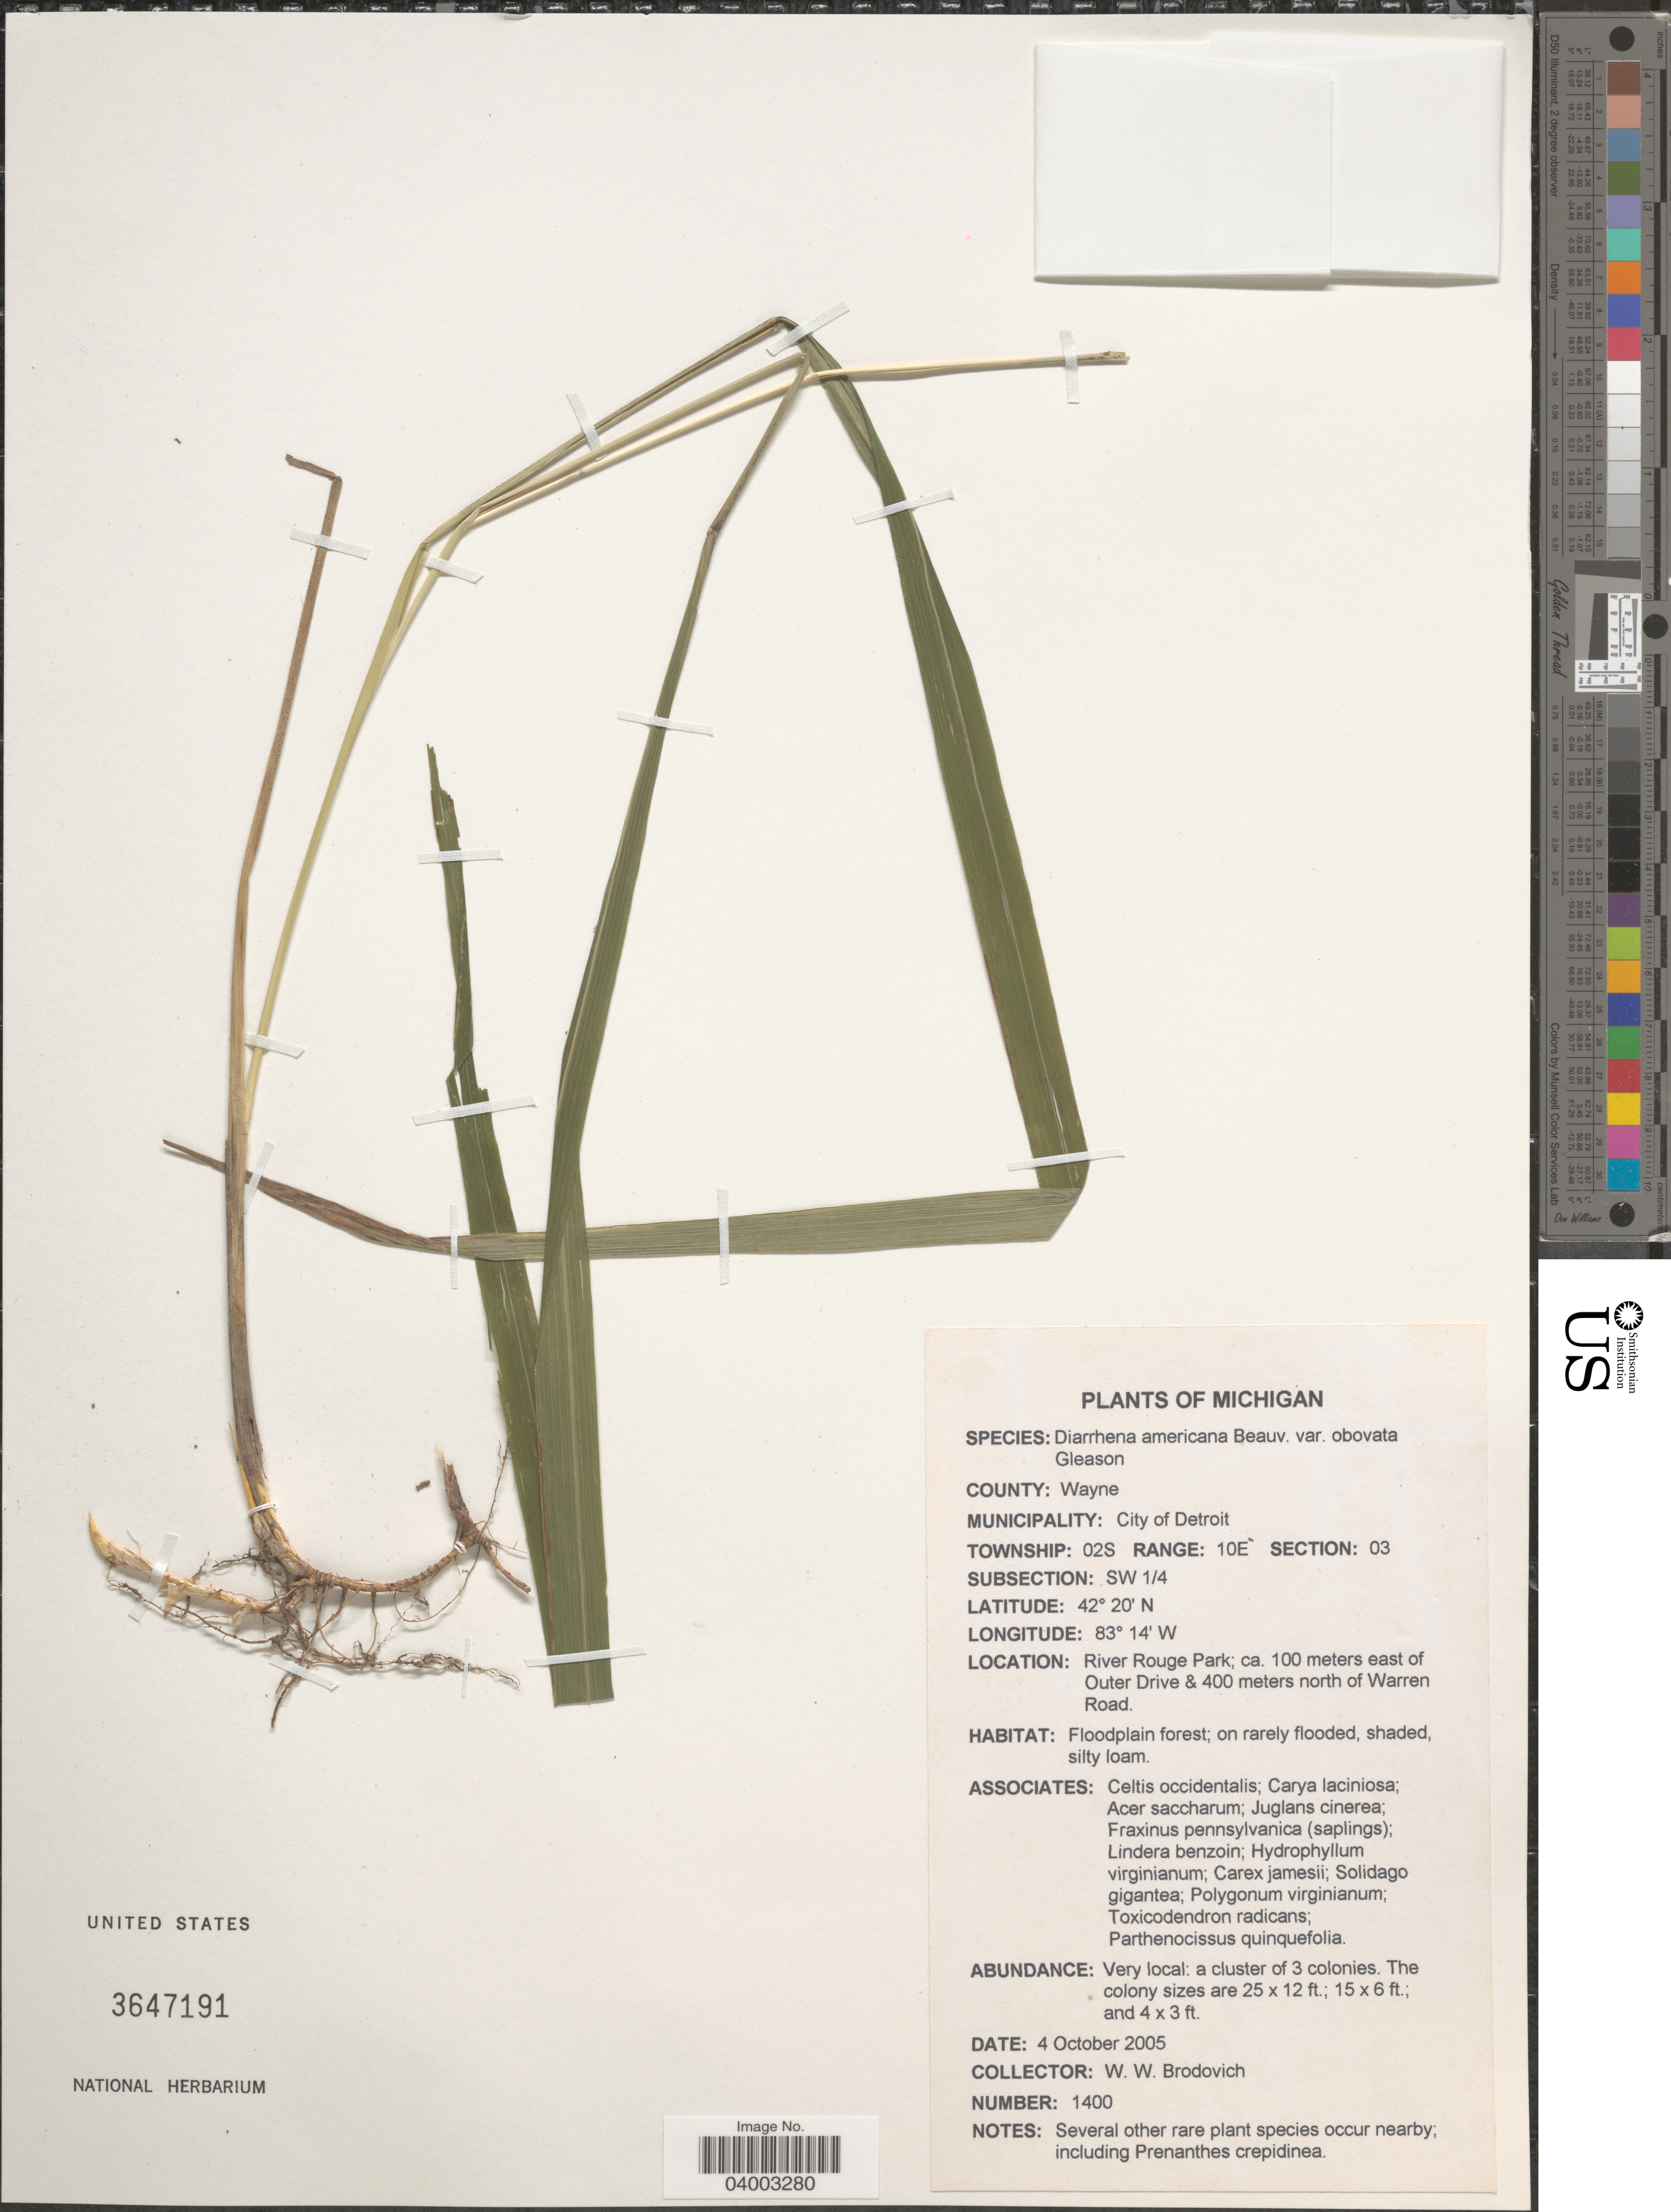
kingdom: Plantae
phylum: Tracheophyta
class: Liliopsida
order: Poales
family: Poaceae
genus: Diarrhena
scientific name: Diarrhena americana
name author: P. Beauv.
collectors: W. Brodovich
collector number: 1400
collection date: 2005-10-04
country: United States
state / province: Michigan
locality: County: Wayne. Municipality: City of Detroit. Township: 02S Range: 10E Section: 03. Subsection: SW 1/4. River Rouge Park; ca. 100 meters east of Outer Drive & 400 meters north of Warren Road.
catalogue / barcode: US 3647191